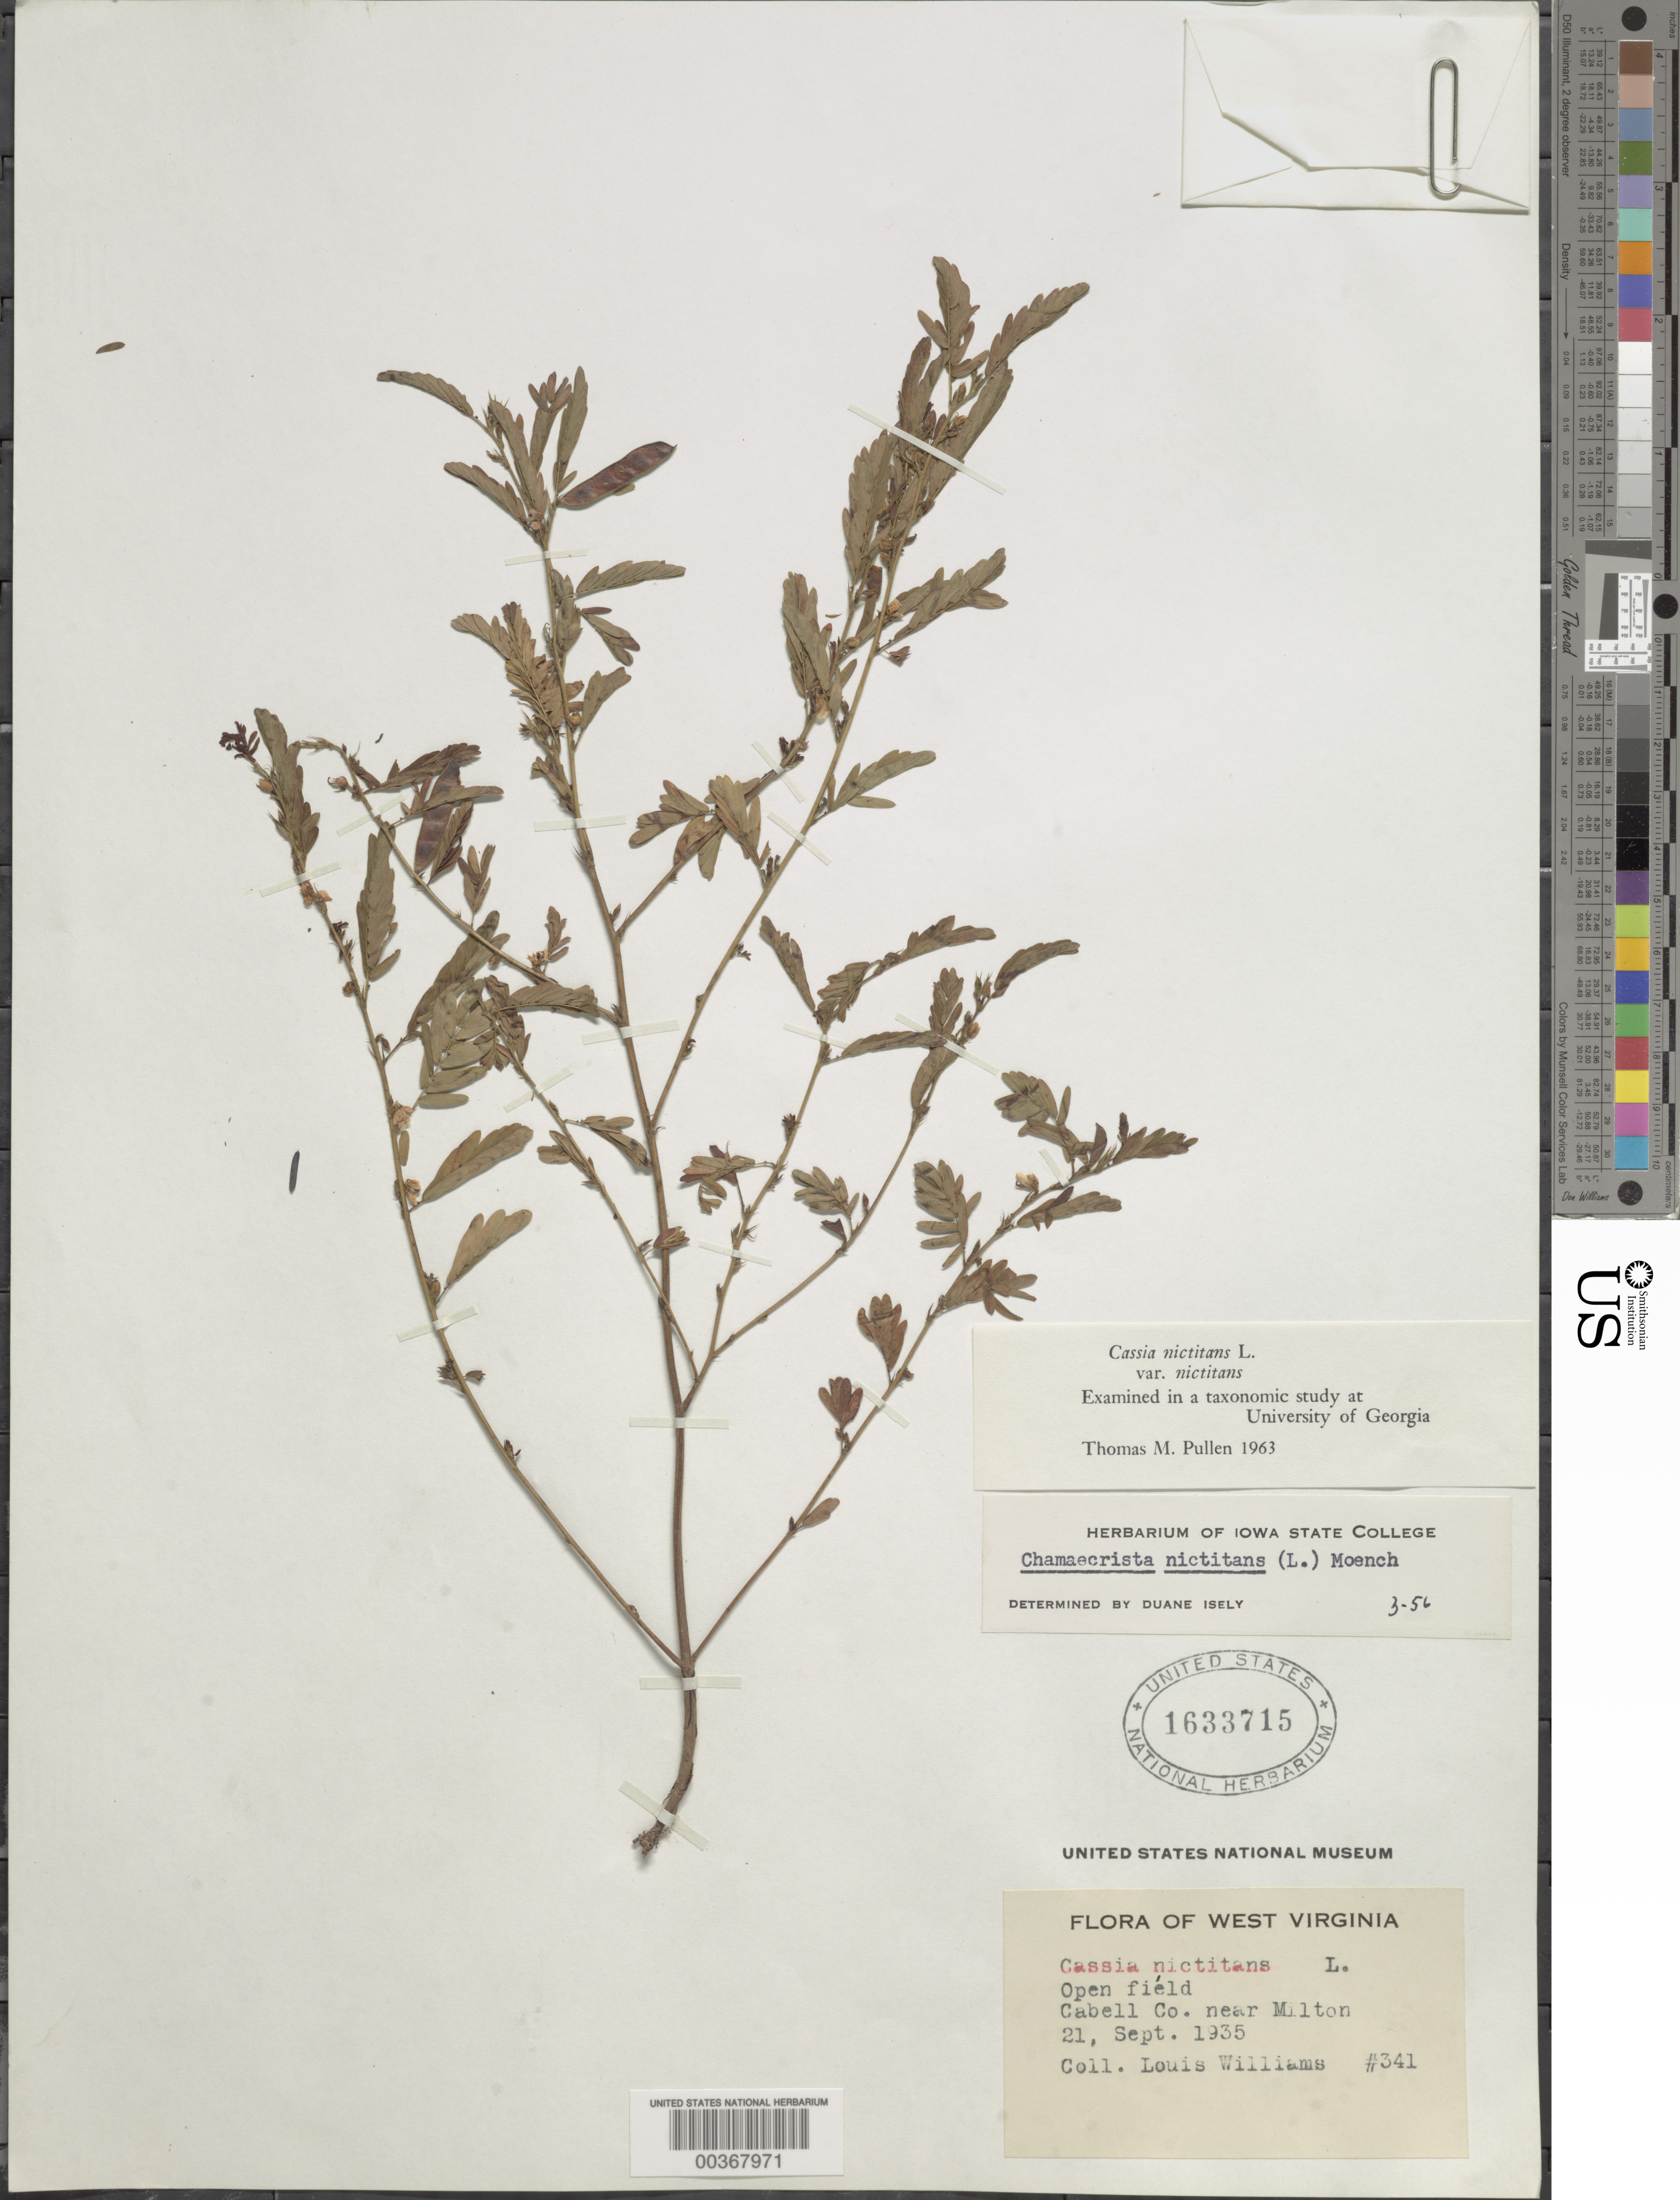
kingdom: Plantae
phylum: Tracheophyta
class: Magnoliopsida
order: Fabales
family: Fabaceae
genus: Chamaecrista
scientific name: Chamaecrista nictitans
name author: (L.) Moench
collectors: Ll. Williams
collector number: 341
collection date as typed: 21 Sep 1935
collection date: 1935-09-21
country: United States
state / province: West Virginia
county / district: Cabell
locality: Near Milton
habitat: Open field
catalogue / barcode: US 1633715